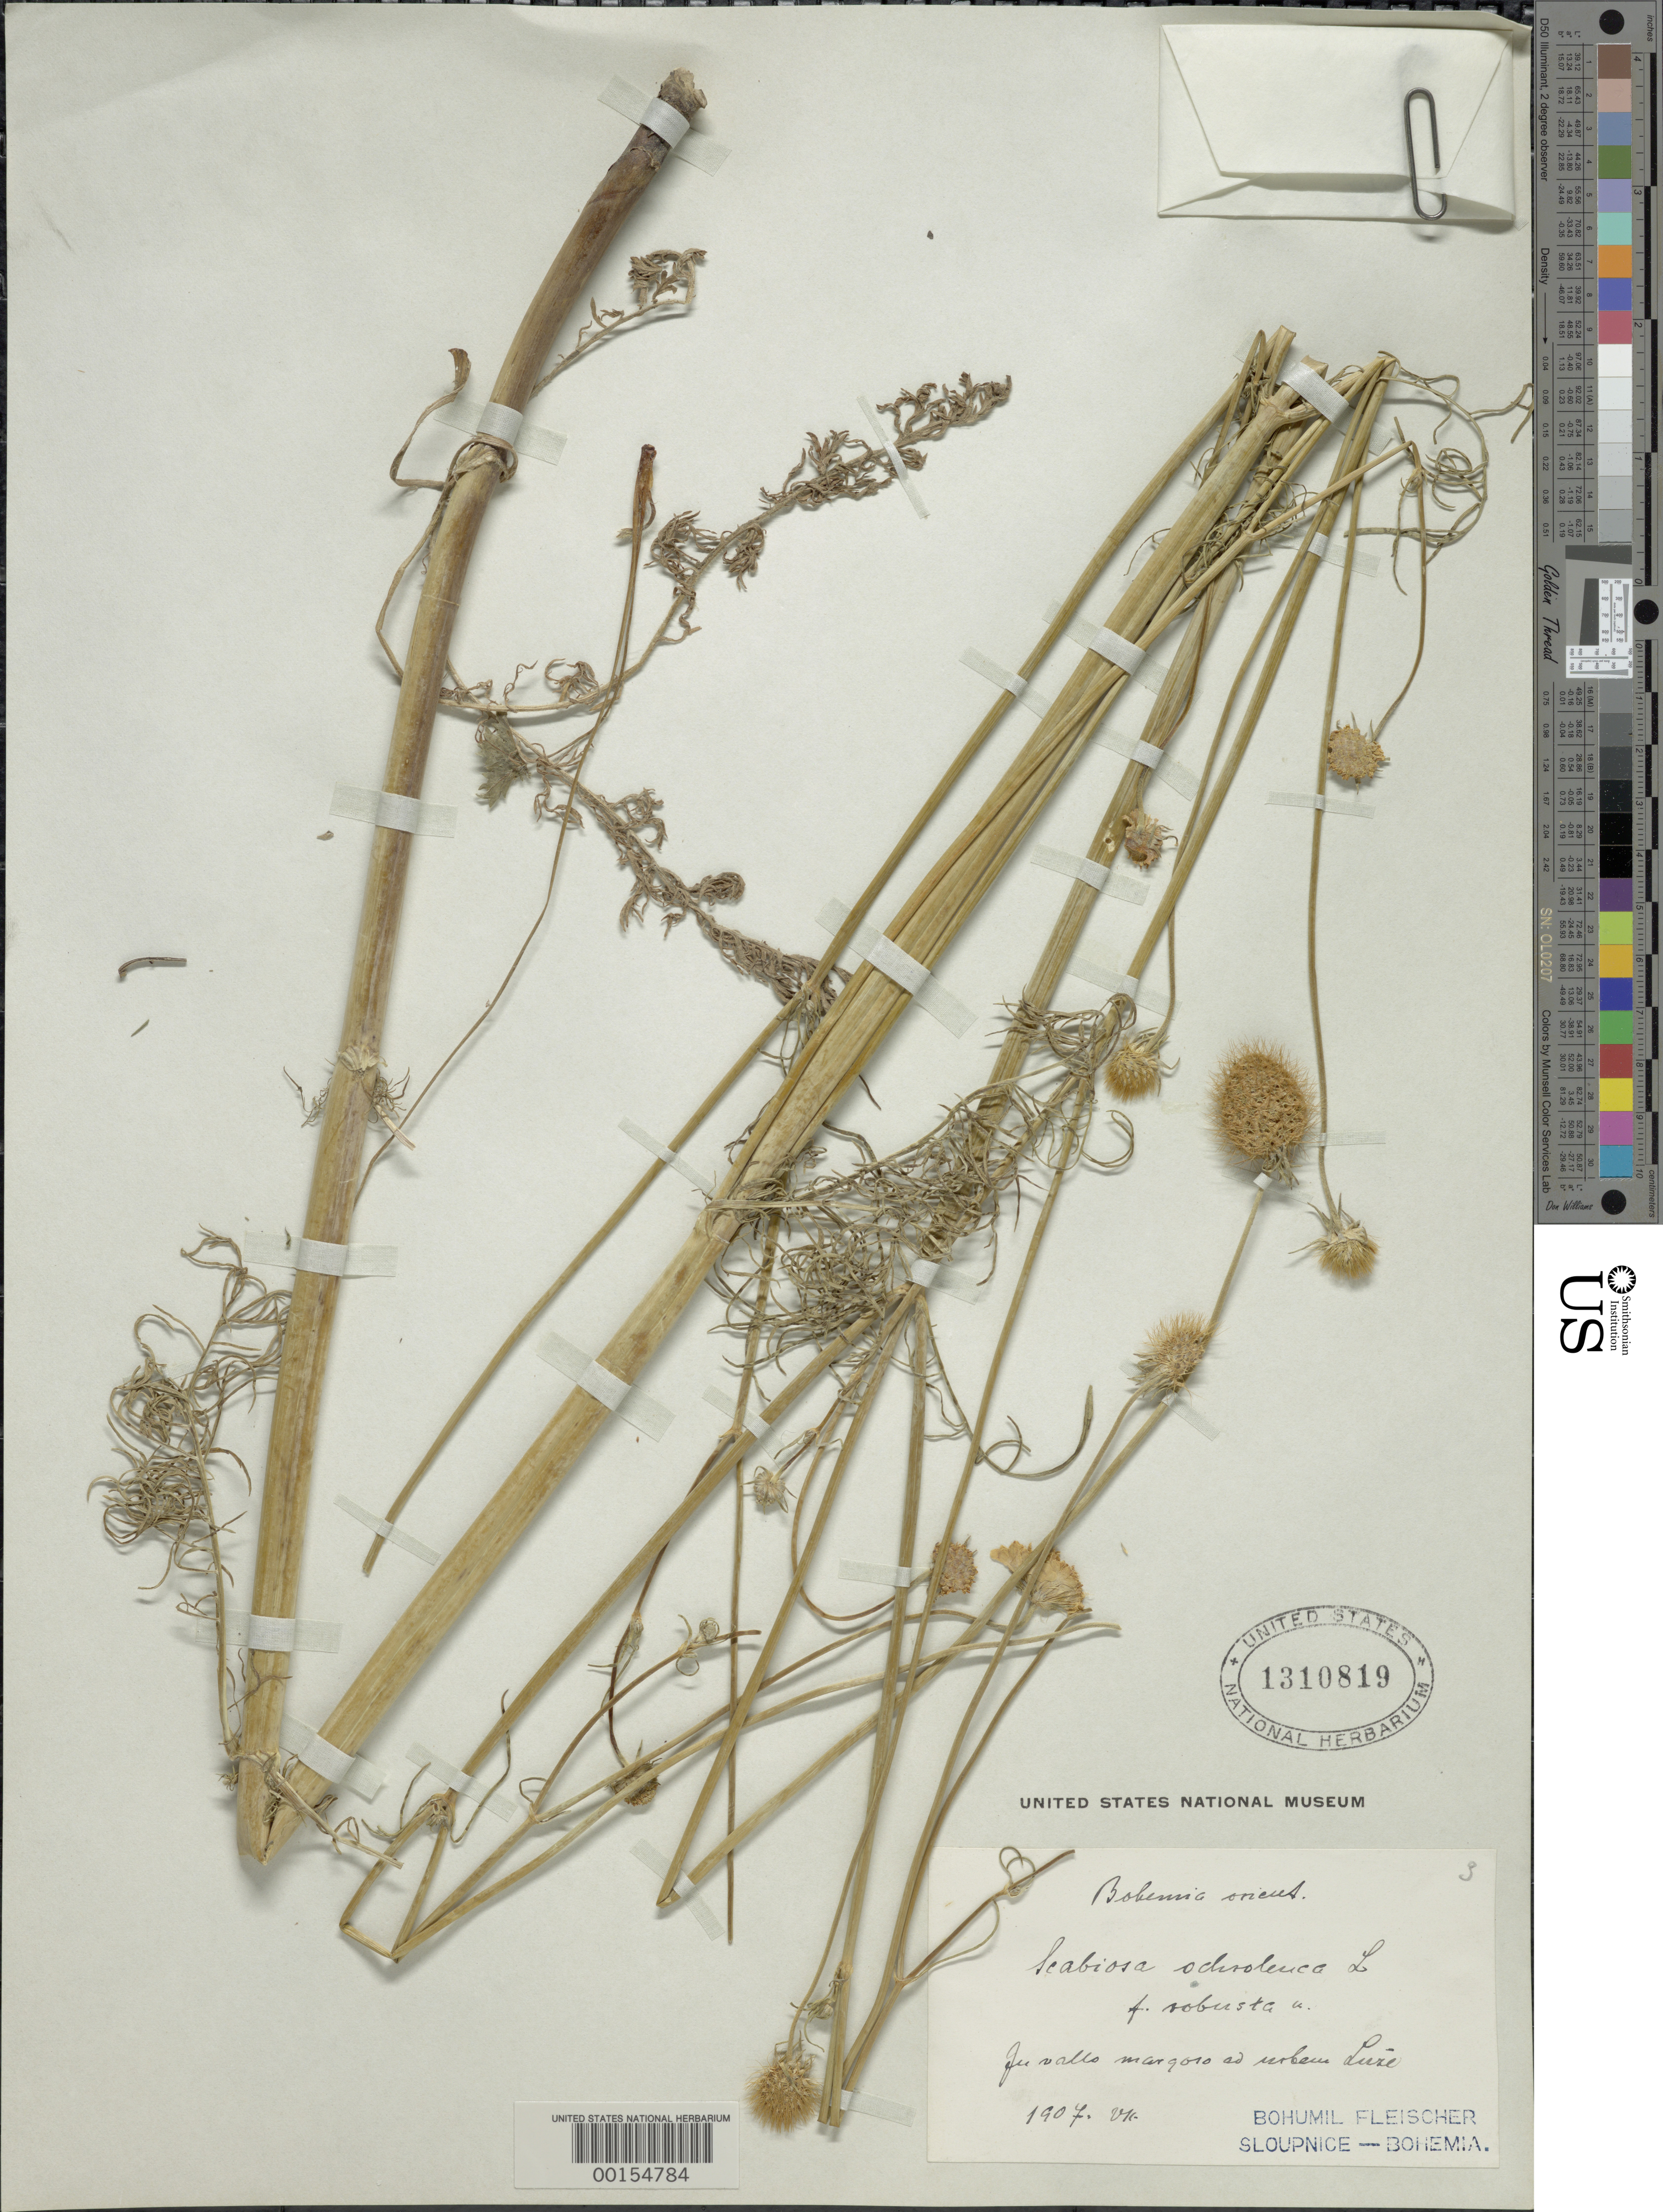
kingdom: Plantae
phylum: Tracheophyta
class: Magnoliopsida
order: Dipsacales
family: Caprifoliaceae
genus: Scabiosa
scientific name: Scabiosa ochroleuca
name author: L.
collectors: B. Fleischer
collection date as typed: Jul 1907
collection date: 1907-07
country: Czechia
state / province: Pardubice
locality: Bohemia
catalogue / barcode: US 1310819